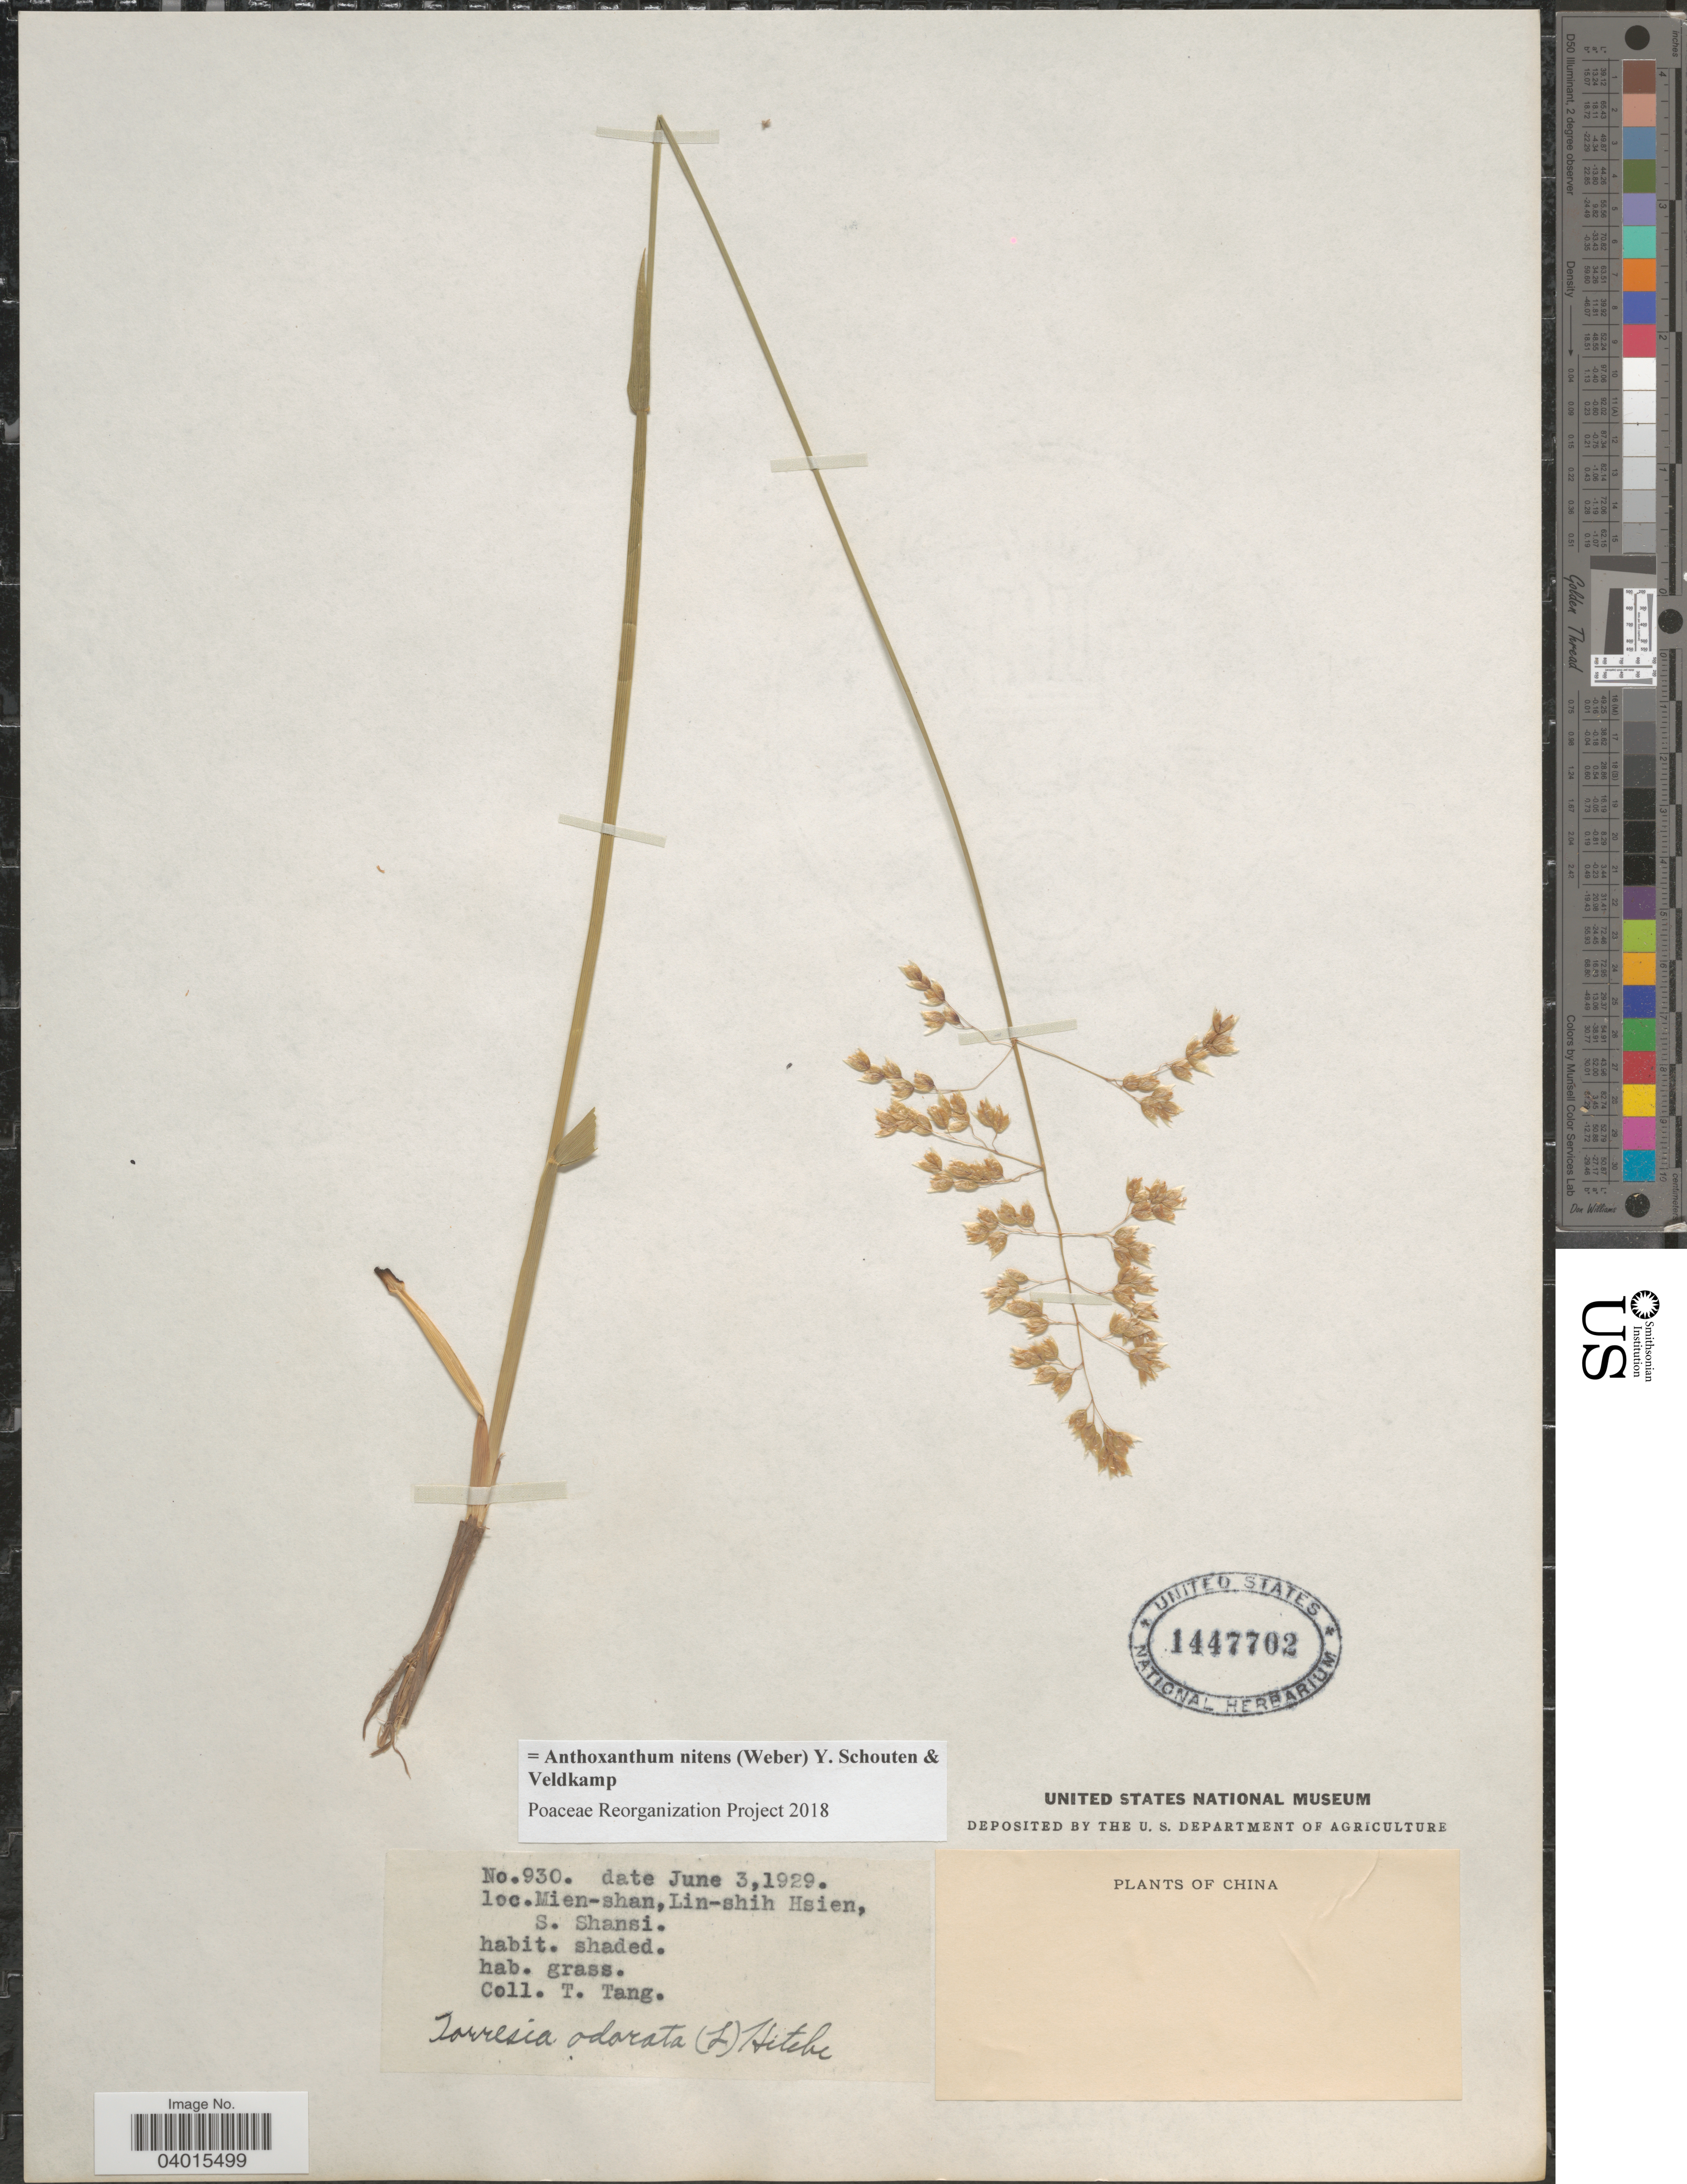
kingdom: Plantae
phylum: Tracheophyta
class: Liliopsida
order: Poales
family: Poaceae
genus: Anthoxanthum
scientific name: Anthoxanthum nitens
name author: (G.H. Weber) R.T.A. Schouten & Veldkamp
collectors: T. Tang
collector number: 930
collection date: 1929-06-03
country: China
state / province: Shanxi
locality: Mien-shan, Lin-shih Hsien, S. Shansi.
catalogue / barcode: US 1447702